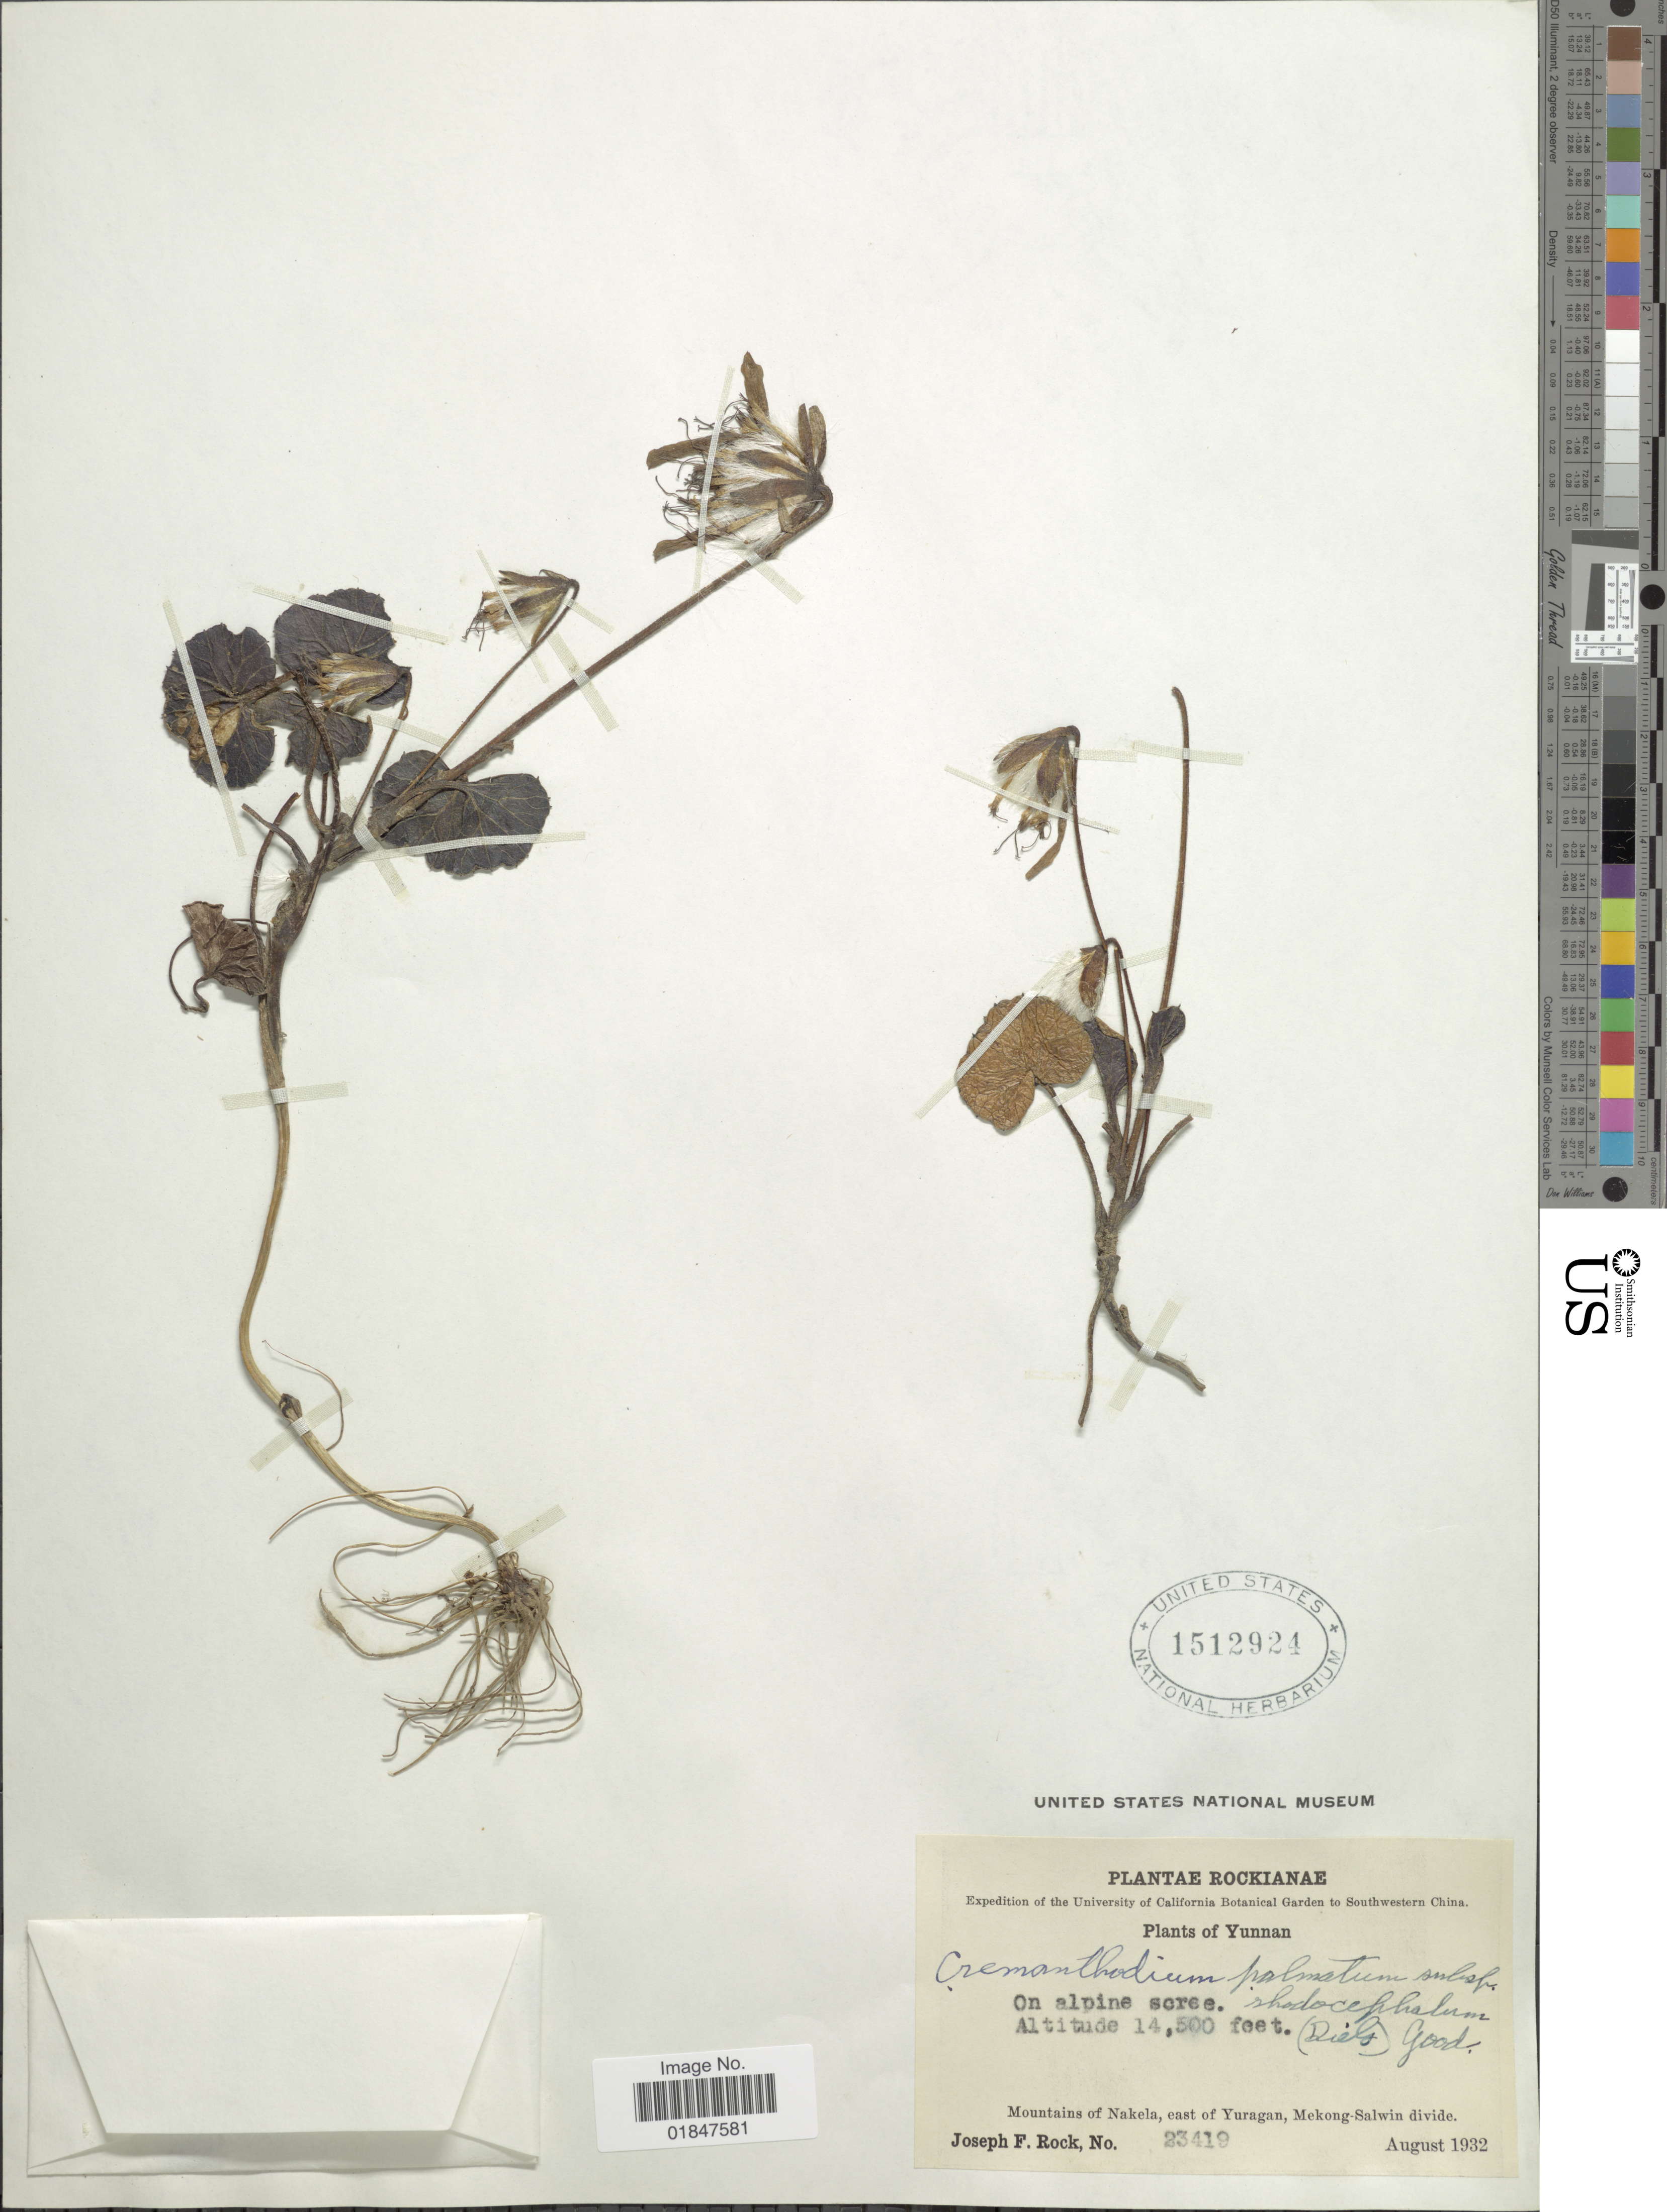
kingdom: Plantae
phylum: Tracheophyta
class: Magnoliopsida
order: Asterales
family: Asteraceae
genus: Cremanthodium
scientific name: Cremanthodium rhodocephalum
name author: Diels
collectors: J. F. Rock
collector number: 23419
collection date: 1932-08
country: China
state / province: Yunnan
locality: Mountains of Nakela, east of Yuragan, Mekong-Salwin divide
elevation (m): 4420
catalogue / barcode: US 1512924